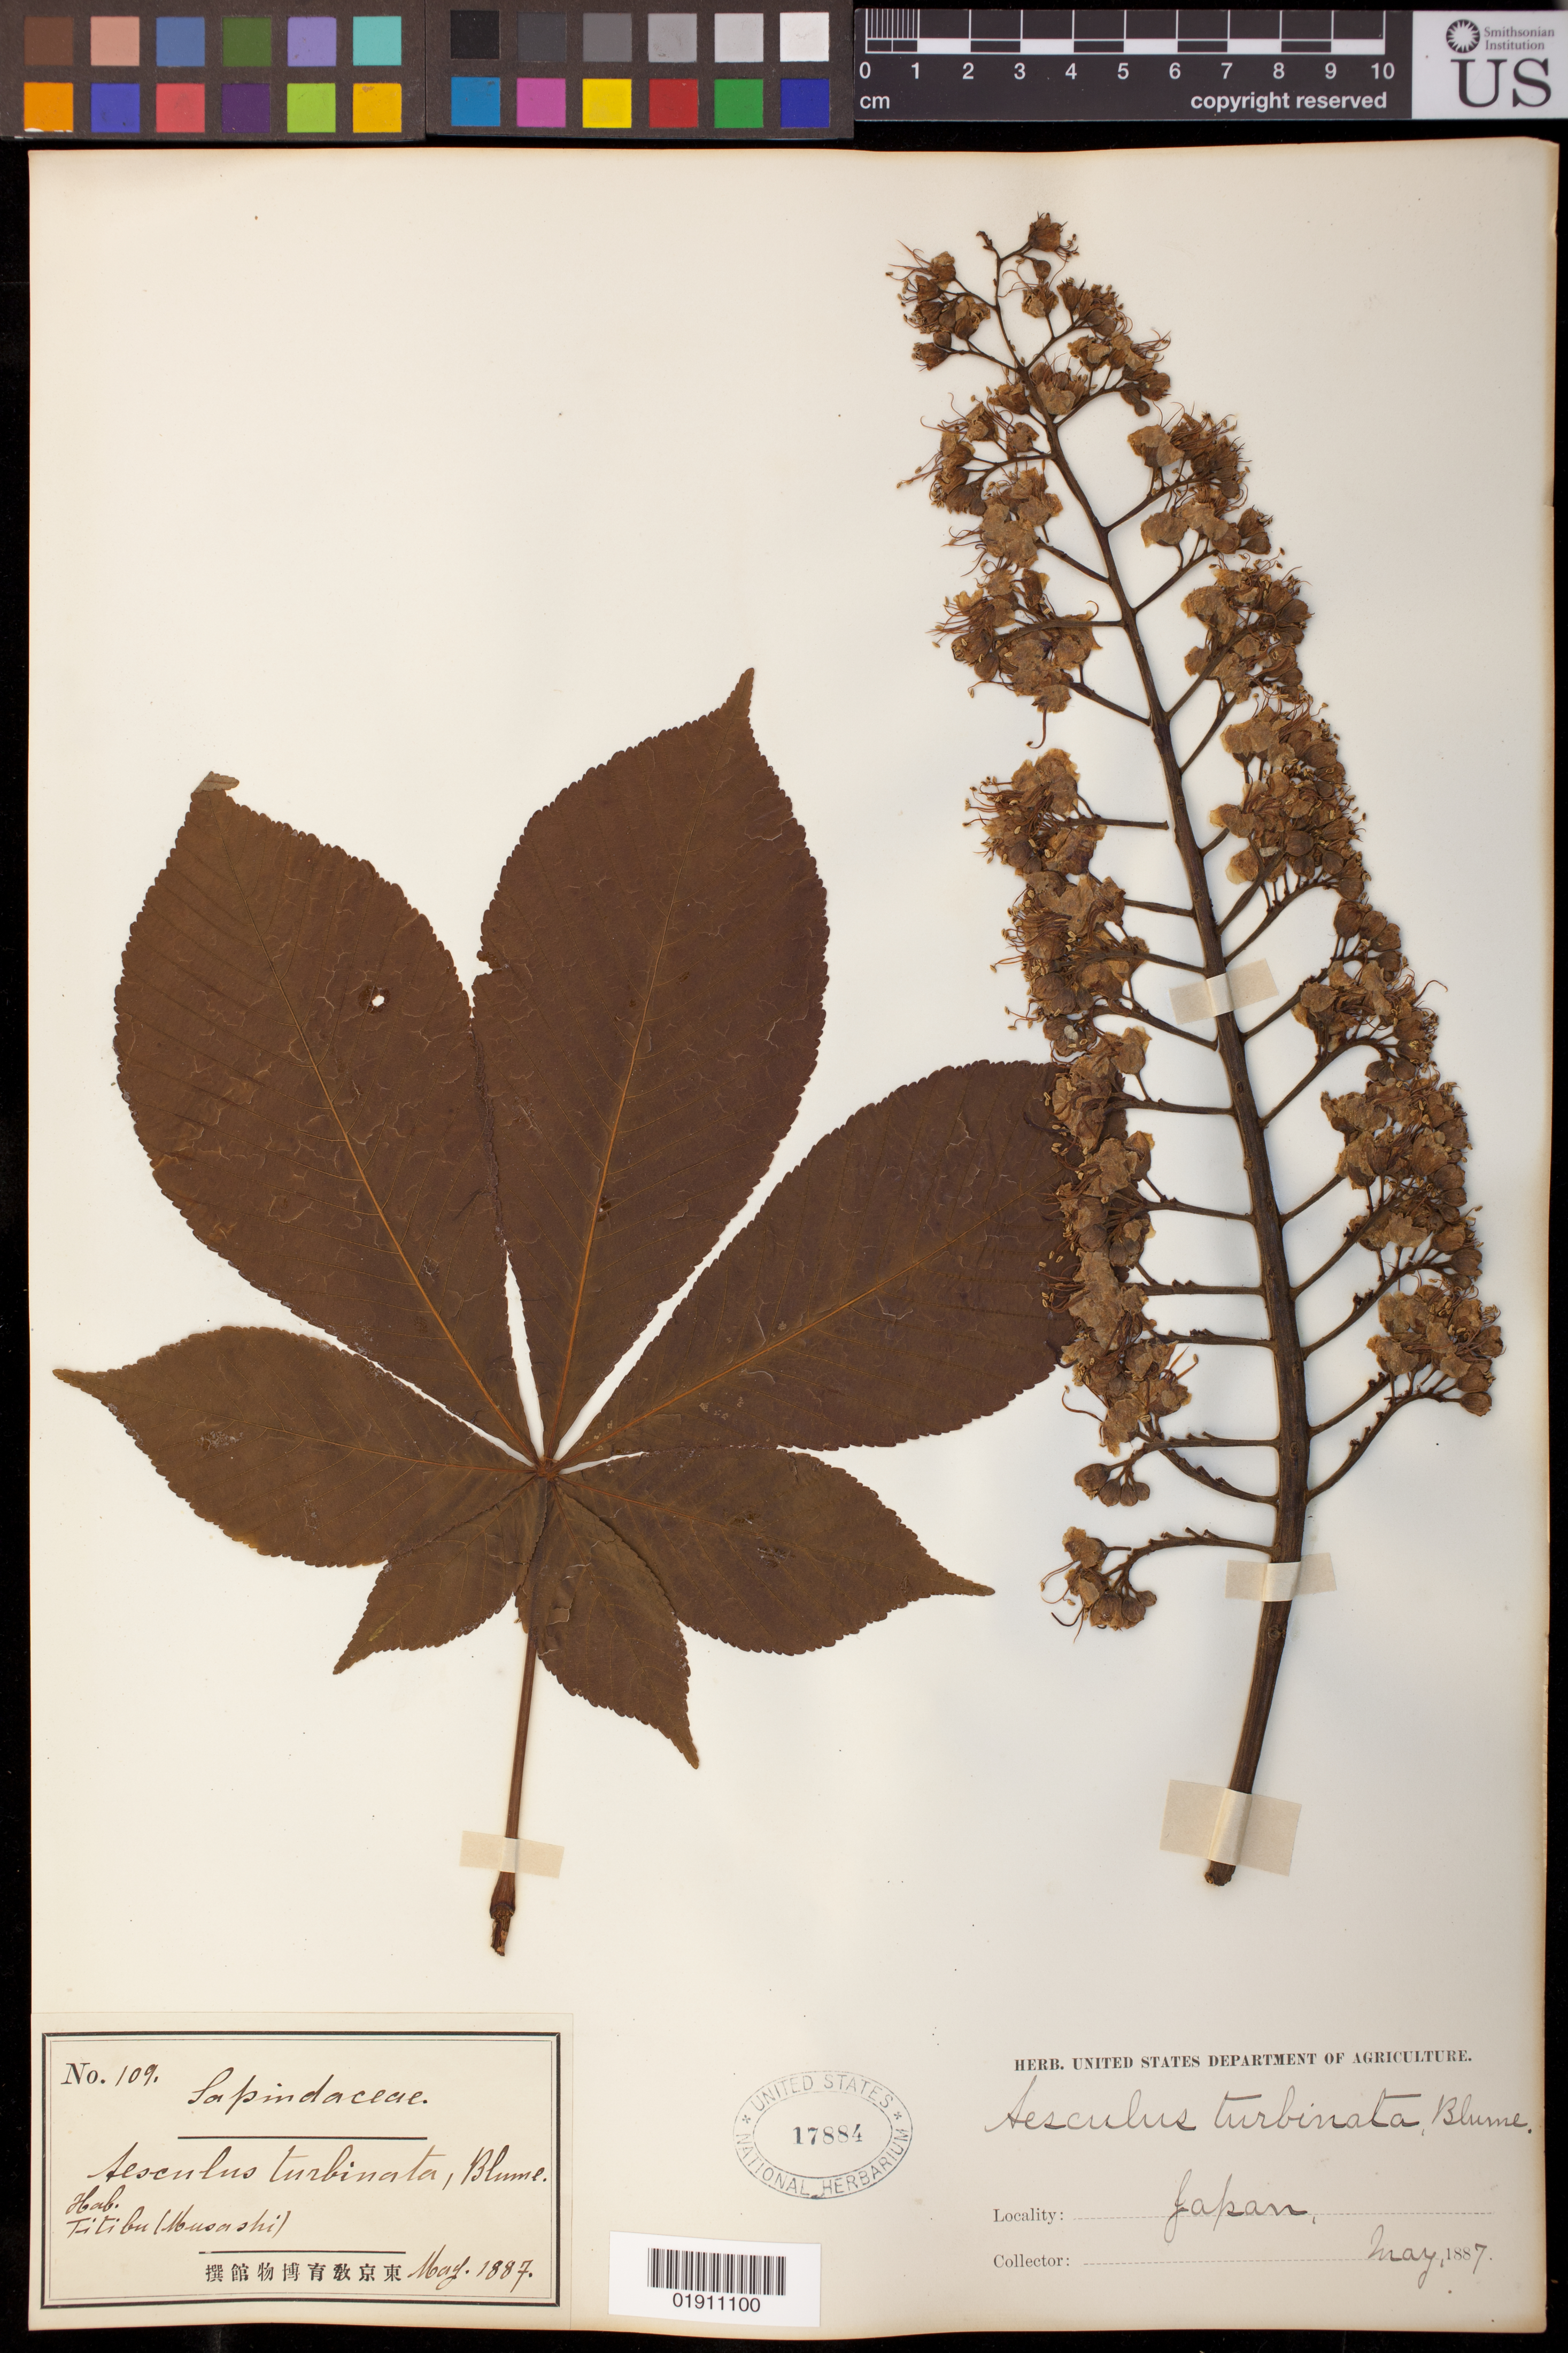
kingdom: Plantae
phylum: Tracheophyta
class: Magnoliopsida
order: Sapindales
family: Sapindaceae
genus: Aesculus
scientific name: Aesculus turbinata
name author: Blume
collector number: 109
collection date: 1887-05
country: Japan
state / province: Saitama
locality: Titibu (Musashi)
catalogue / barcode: US 17884